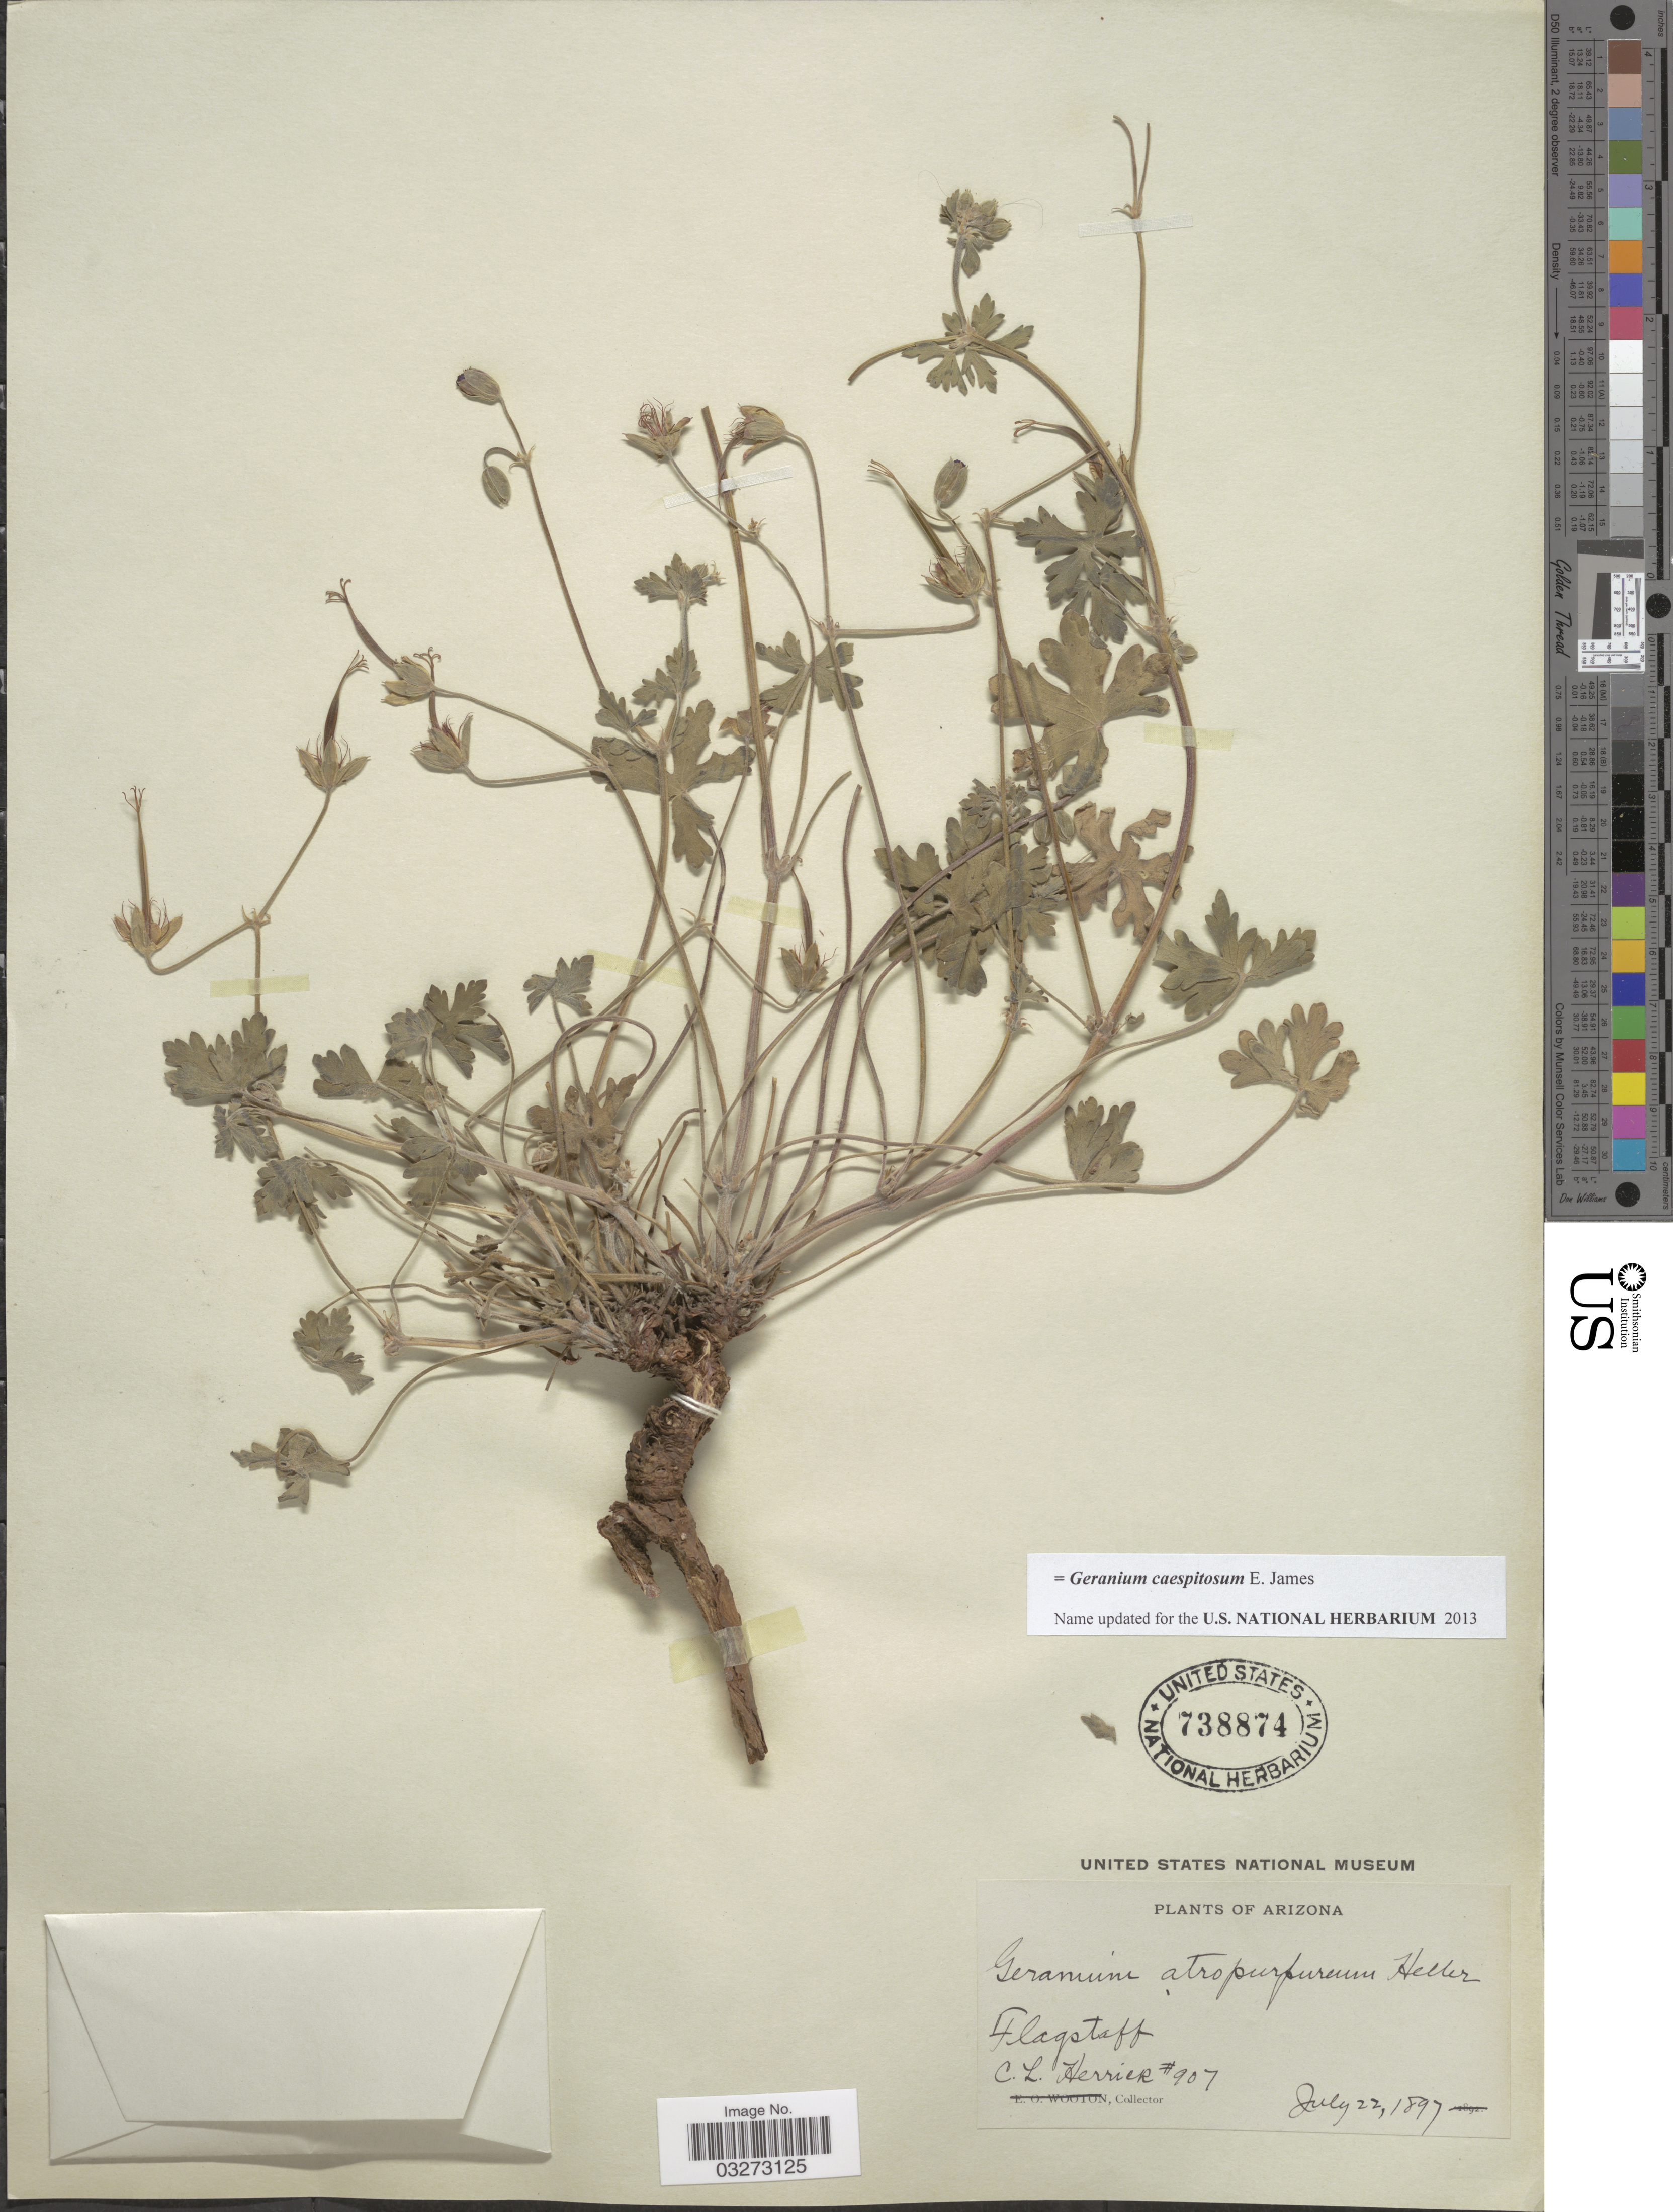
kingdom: Plantae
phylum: Tracheophyta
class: Magnoliopsida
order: Geraniales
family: Geraniaceae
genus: Geranium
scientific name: Geranium caespitosum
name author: E. James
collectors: C. Herrick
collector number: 907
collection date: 1897-07-22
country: United States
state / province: Arizona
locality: Flagstaff.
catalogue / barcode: US 738874